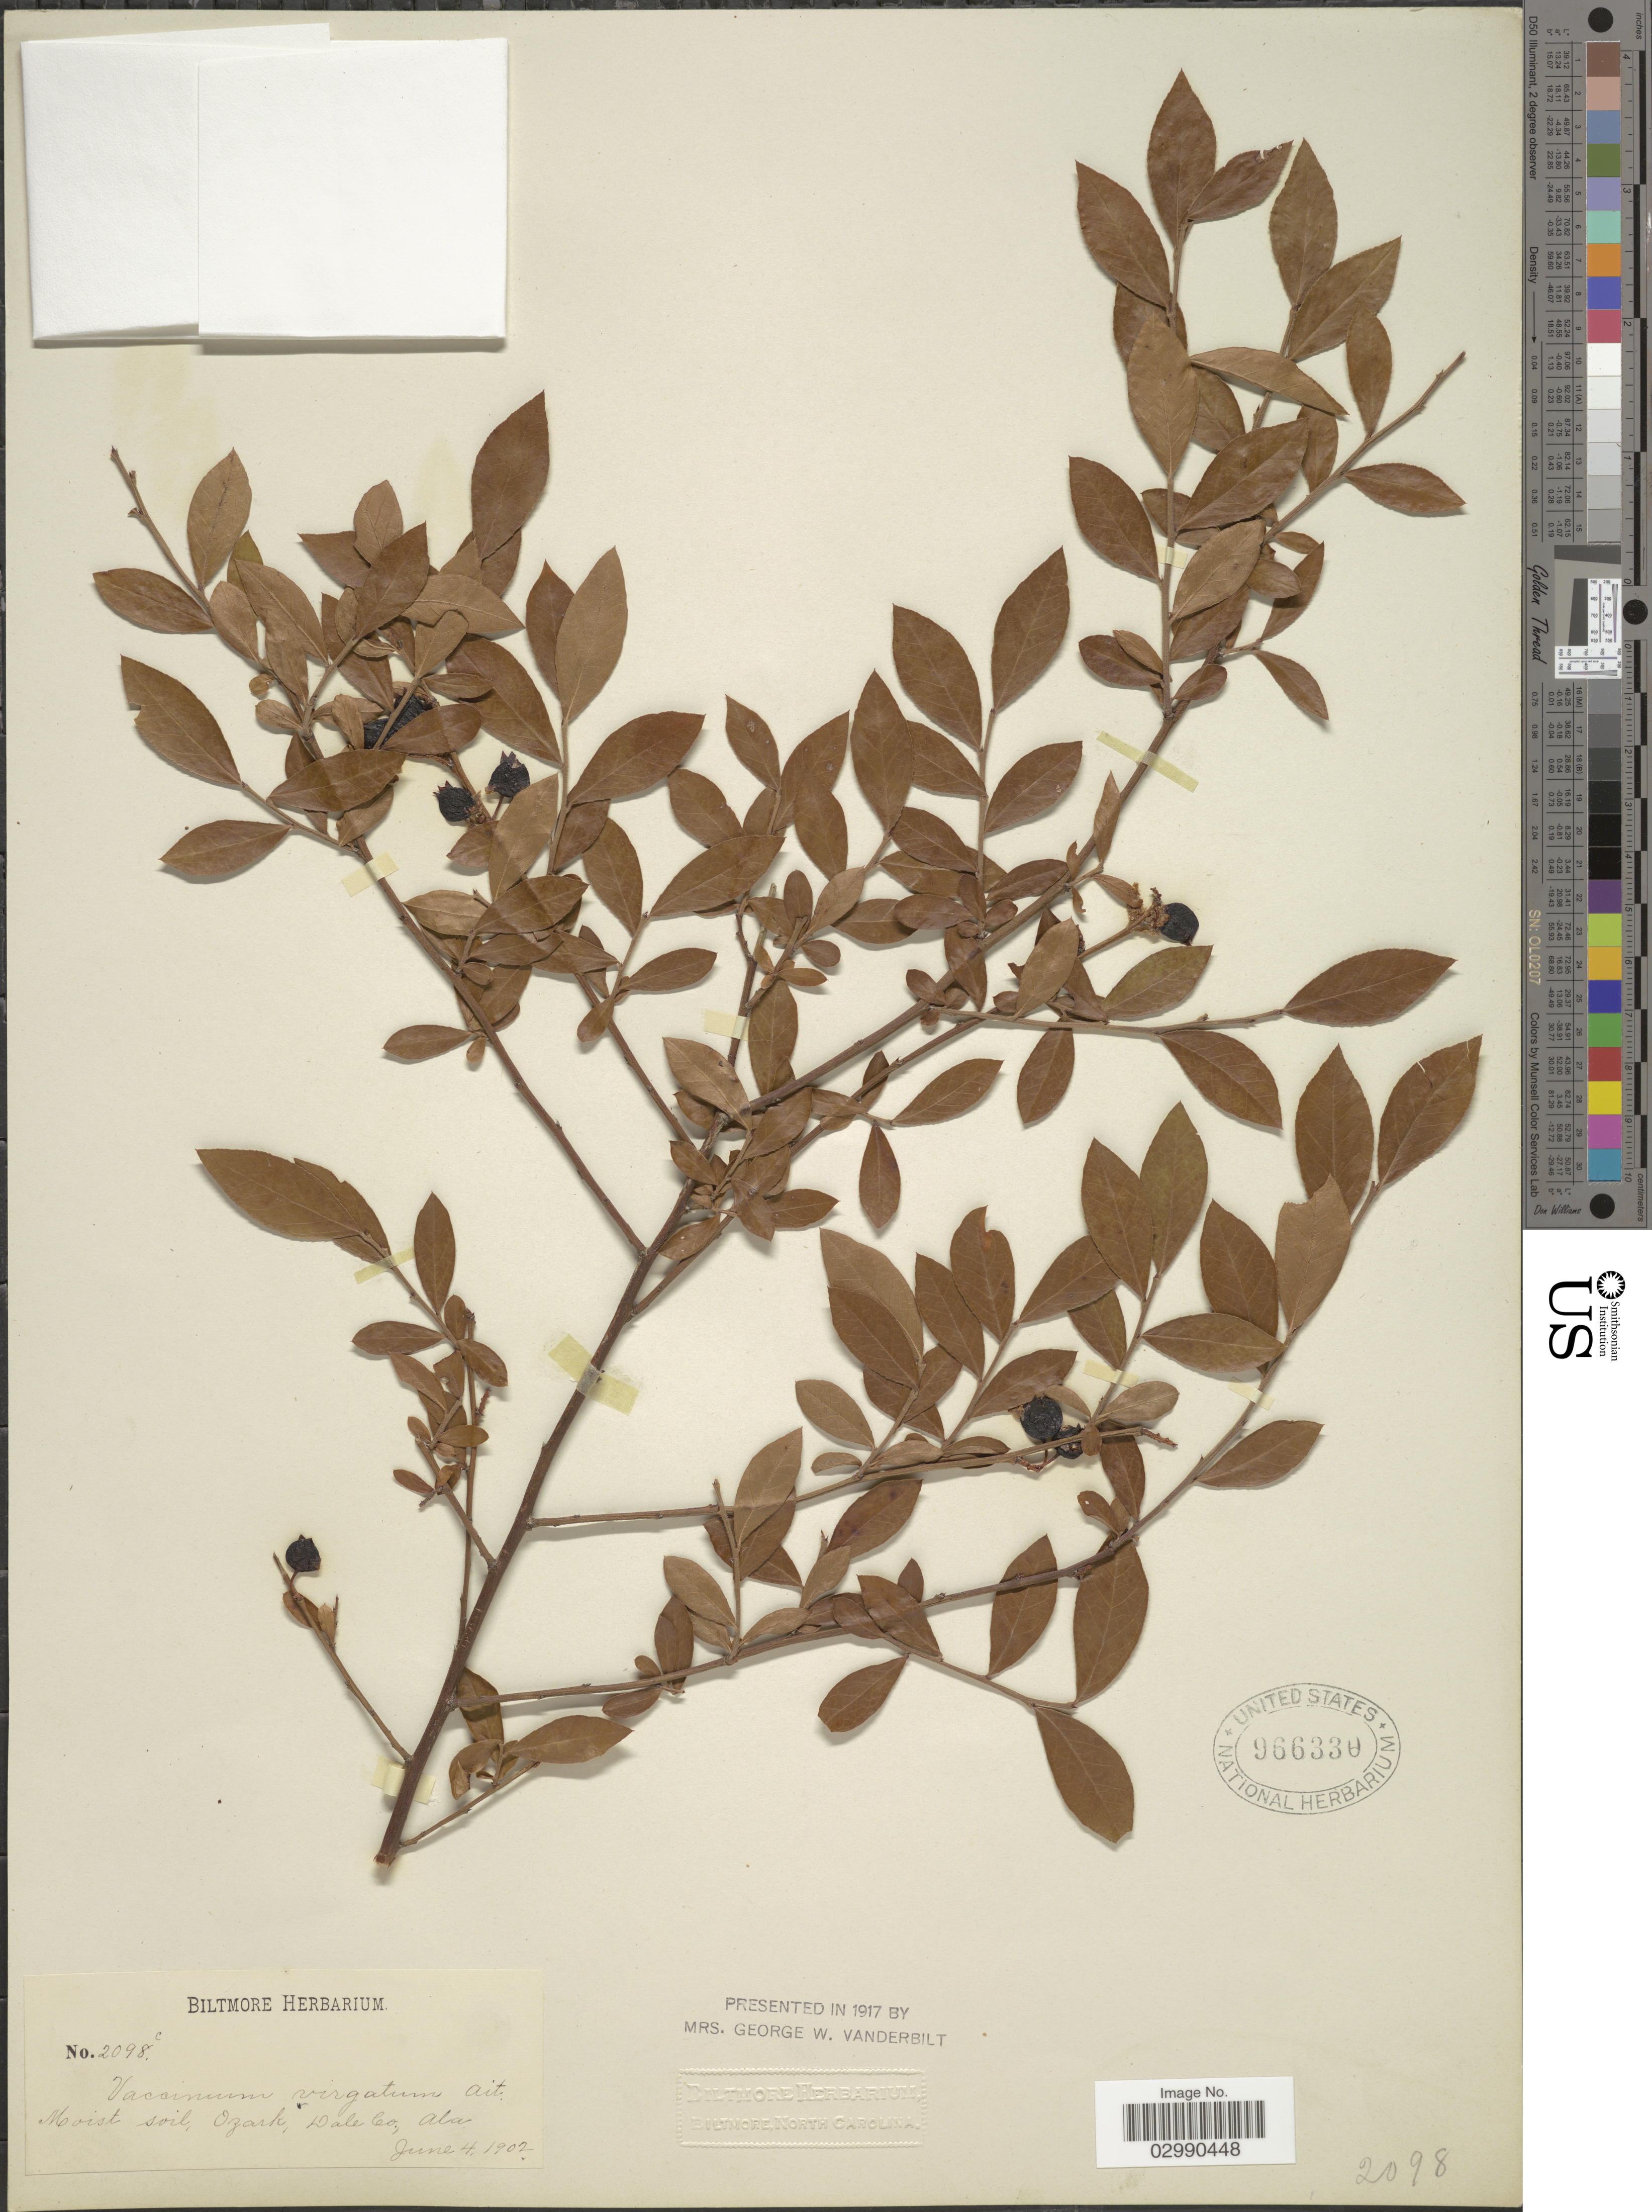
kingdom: Plantae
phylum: Tracheophyta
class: Magnoliopsida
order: Ericales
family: Ericaceae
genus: Vaccinium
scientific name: Vaccinium vacillans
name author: Kalm ex Torr.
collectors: ex herb. Biltmore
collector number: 2098c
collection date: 1902-06-04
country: United States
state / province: Alabama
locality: Ozark, Dale Co., Ala.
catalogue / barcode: US 966330